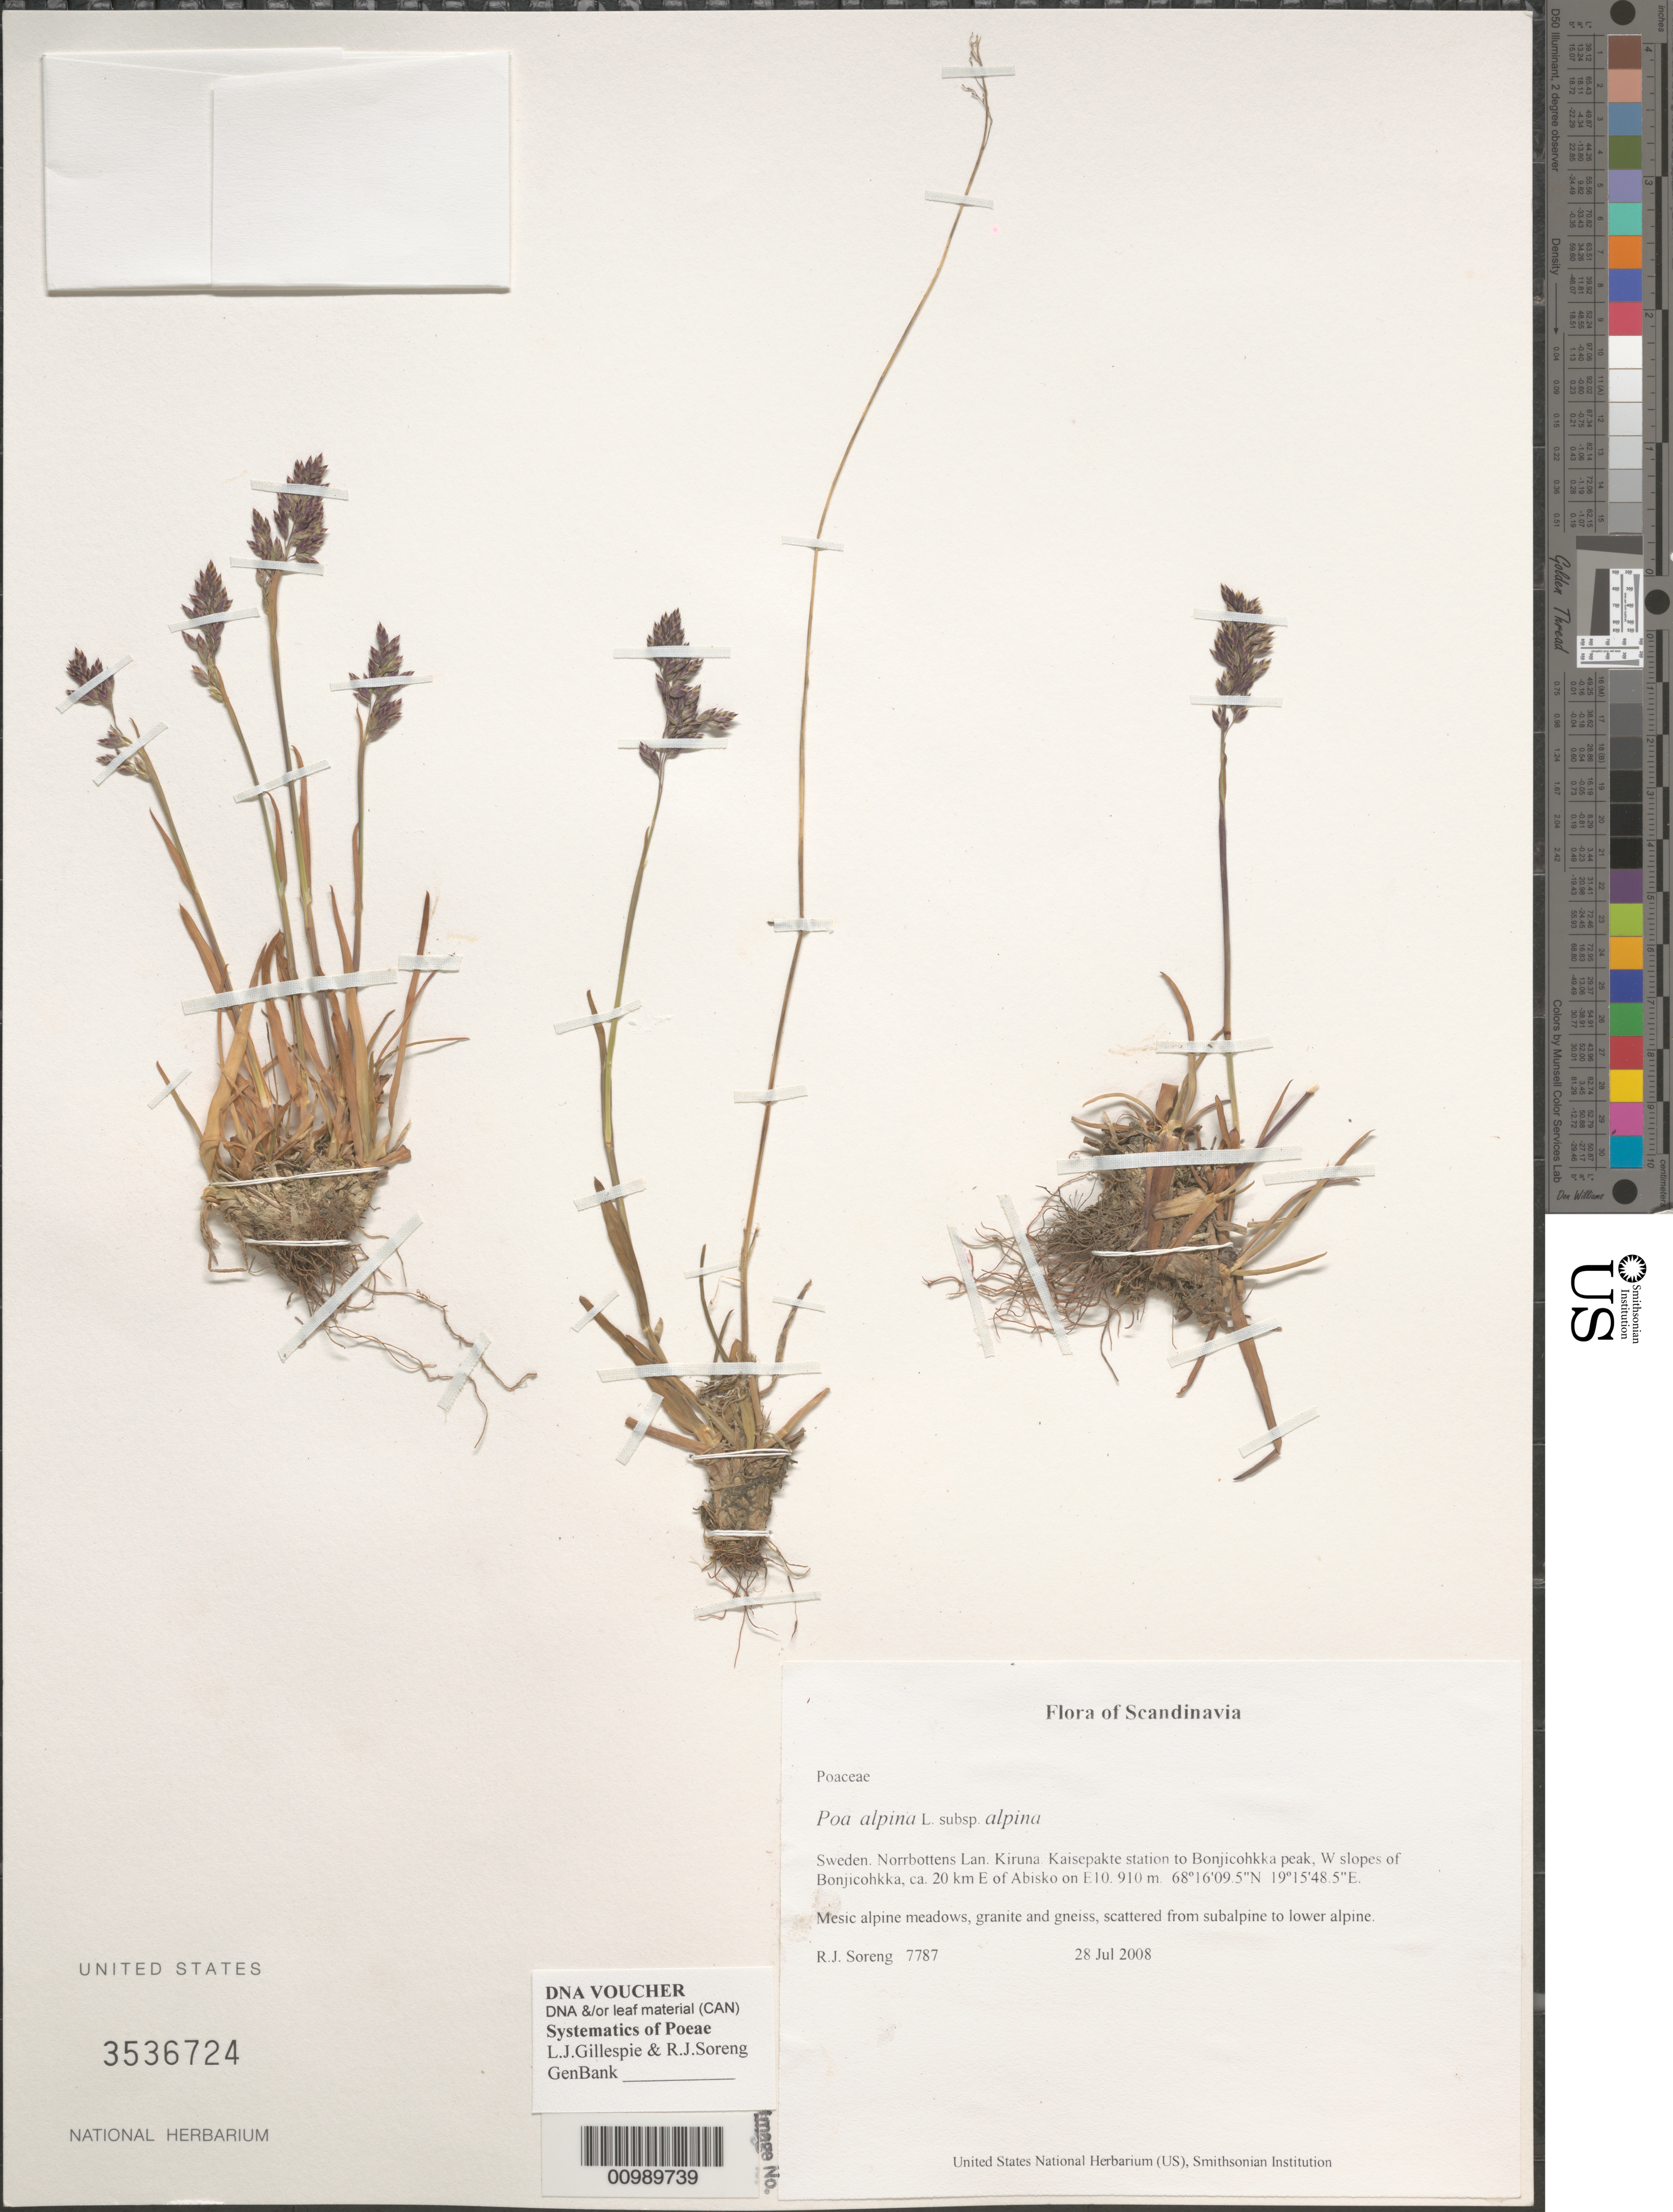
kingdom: Plantae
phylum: Tracheophyta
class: Liliopsida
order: Poales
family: Poaceae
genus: Poa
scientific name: Poa alpina subsp. alpina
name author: L.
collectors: R. J. Soreng & N. L. Soreng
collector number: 7787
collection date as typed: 28 Jul 2008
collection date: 2008-07-28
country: Sweden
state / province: Norrbotten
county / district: Kiruna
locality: Kaisepakte station to Bonjicohkka peak, W slopes of Bonjicohkka, ca. 20 km E of Abisko on E10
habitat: Mesic alpine meadows, granite and gneiss, scattered from subalpine to lower alpine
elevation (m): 910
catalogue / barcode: US 3536724